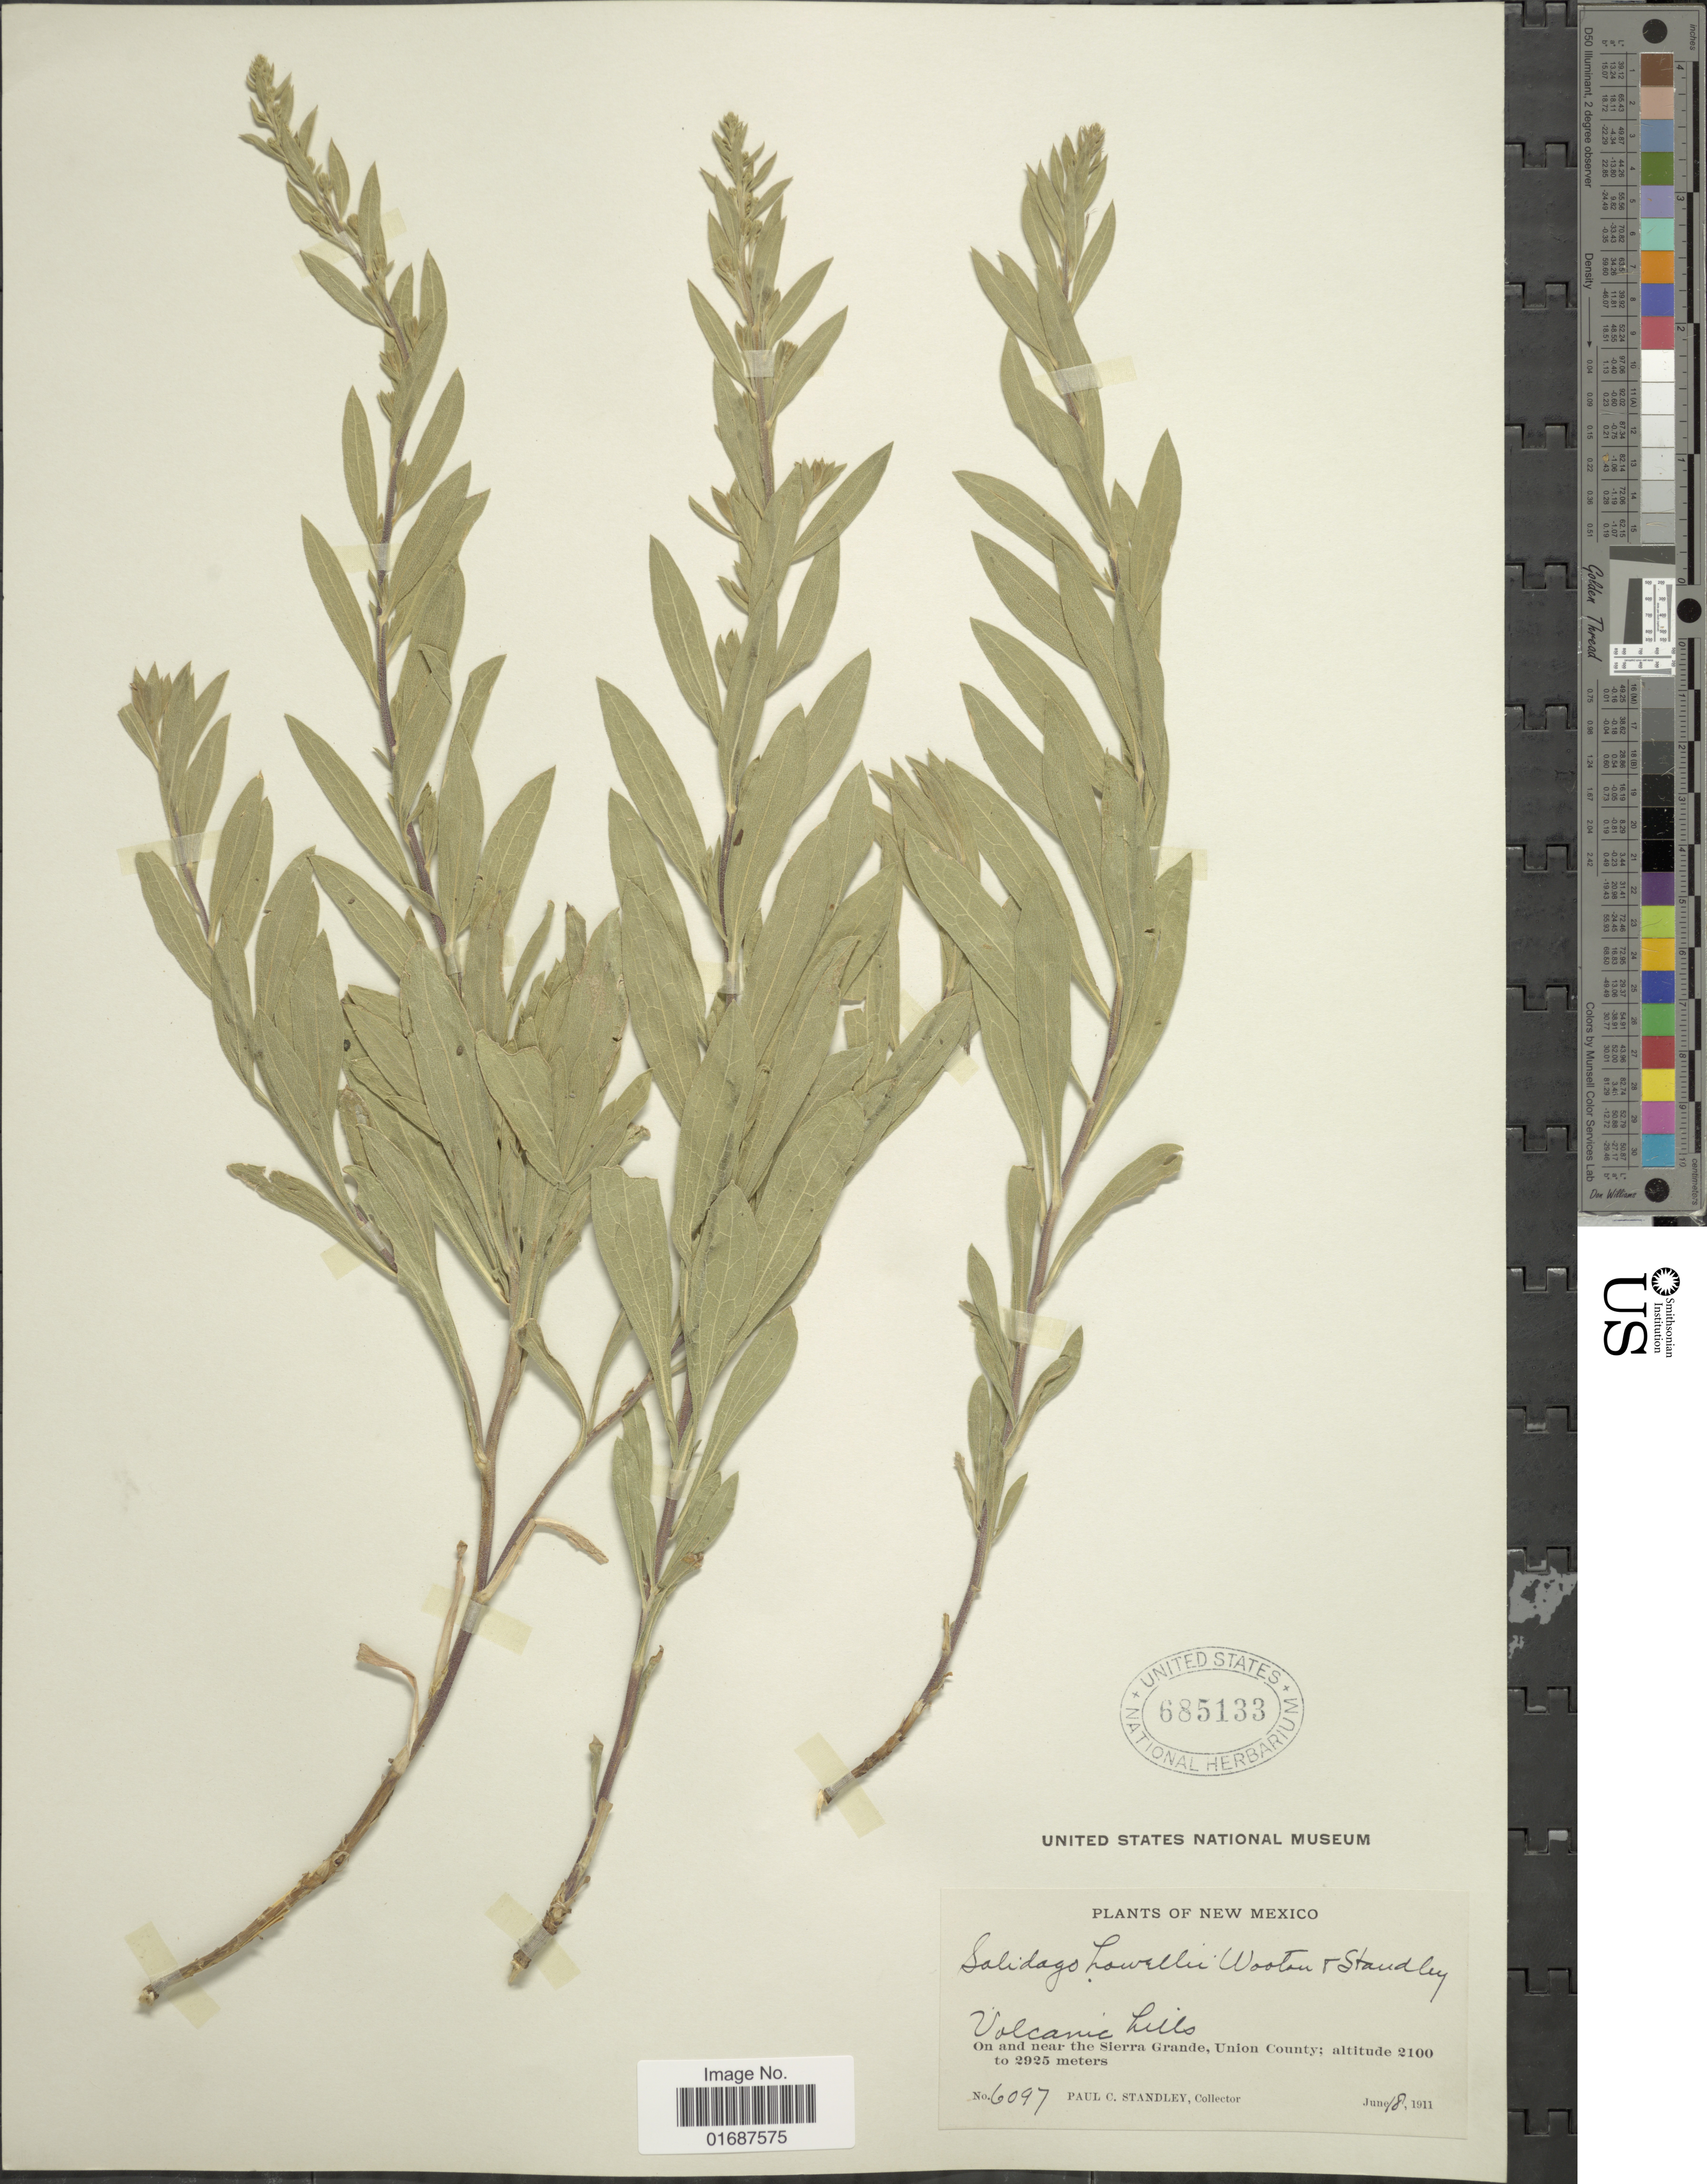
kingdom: Plantae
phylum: Tracheophyta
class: Magnoliopsida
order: Asterales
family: Asteraceae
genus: Solidago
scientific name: Solidago howellii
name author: Wooton & Standl.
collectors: P. C. Standley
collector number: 6097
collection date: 1911-06-18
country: United States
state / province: New Mexico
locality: On and near the Sierra Grande, Union County, Volcanic hills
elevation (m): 2100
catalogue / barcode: US 685133